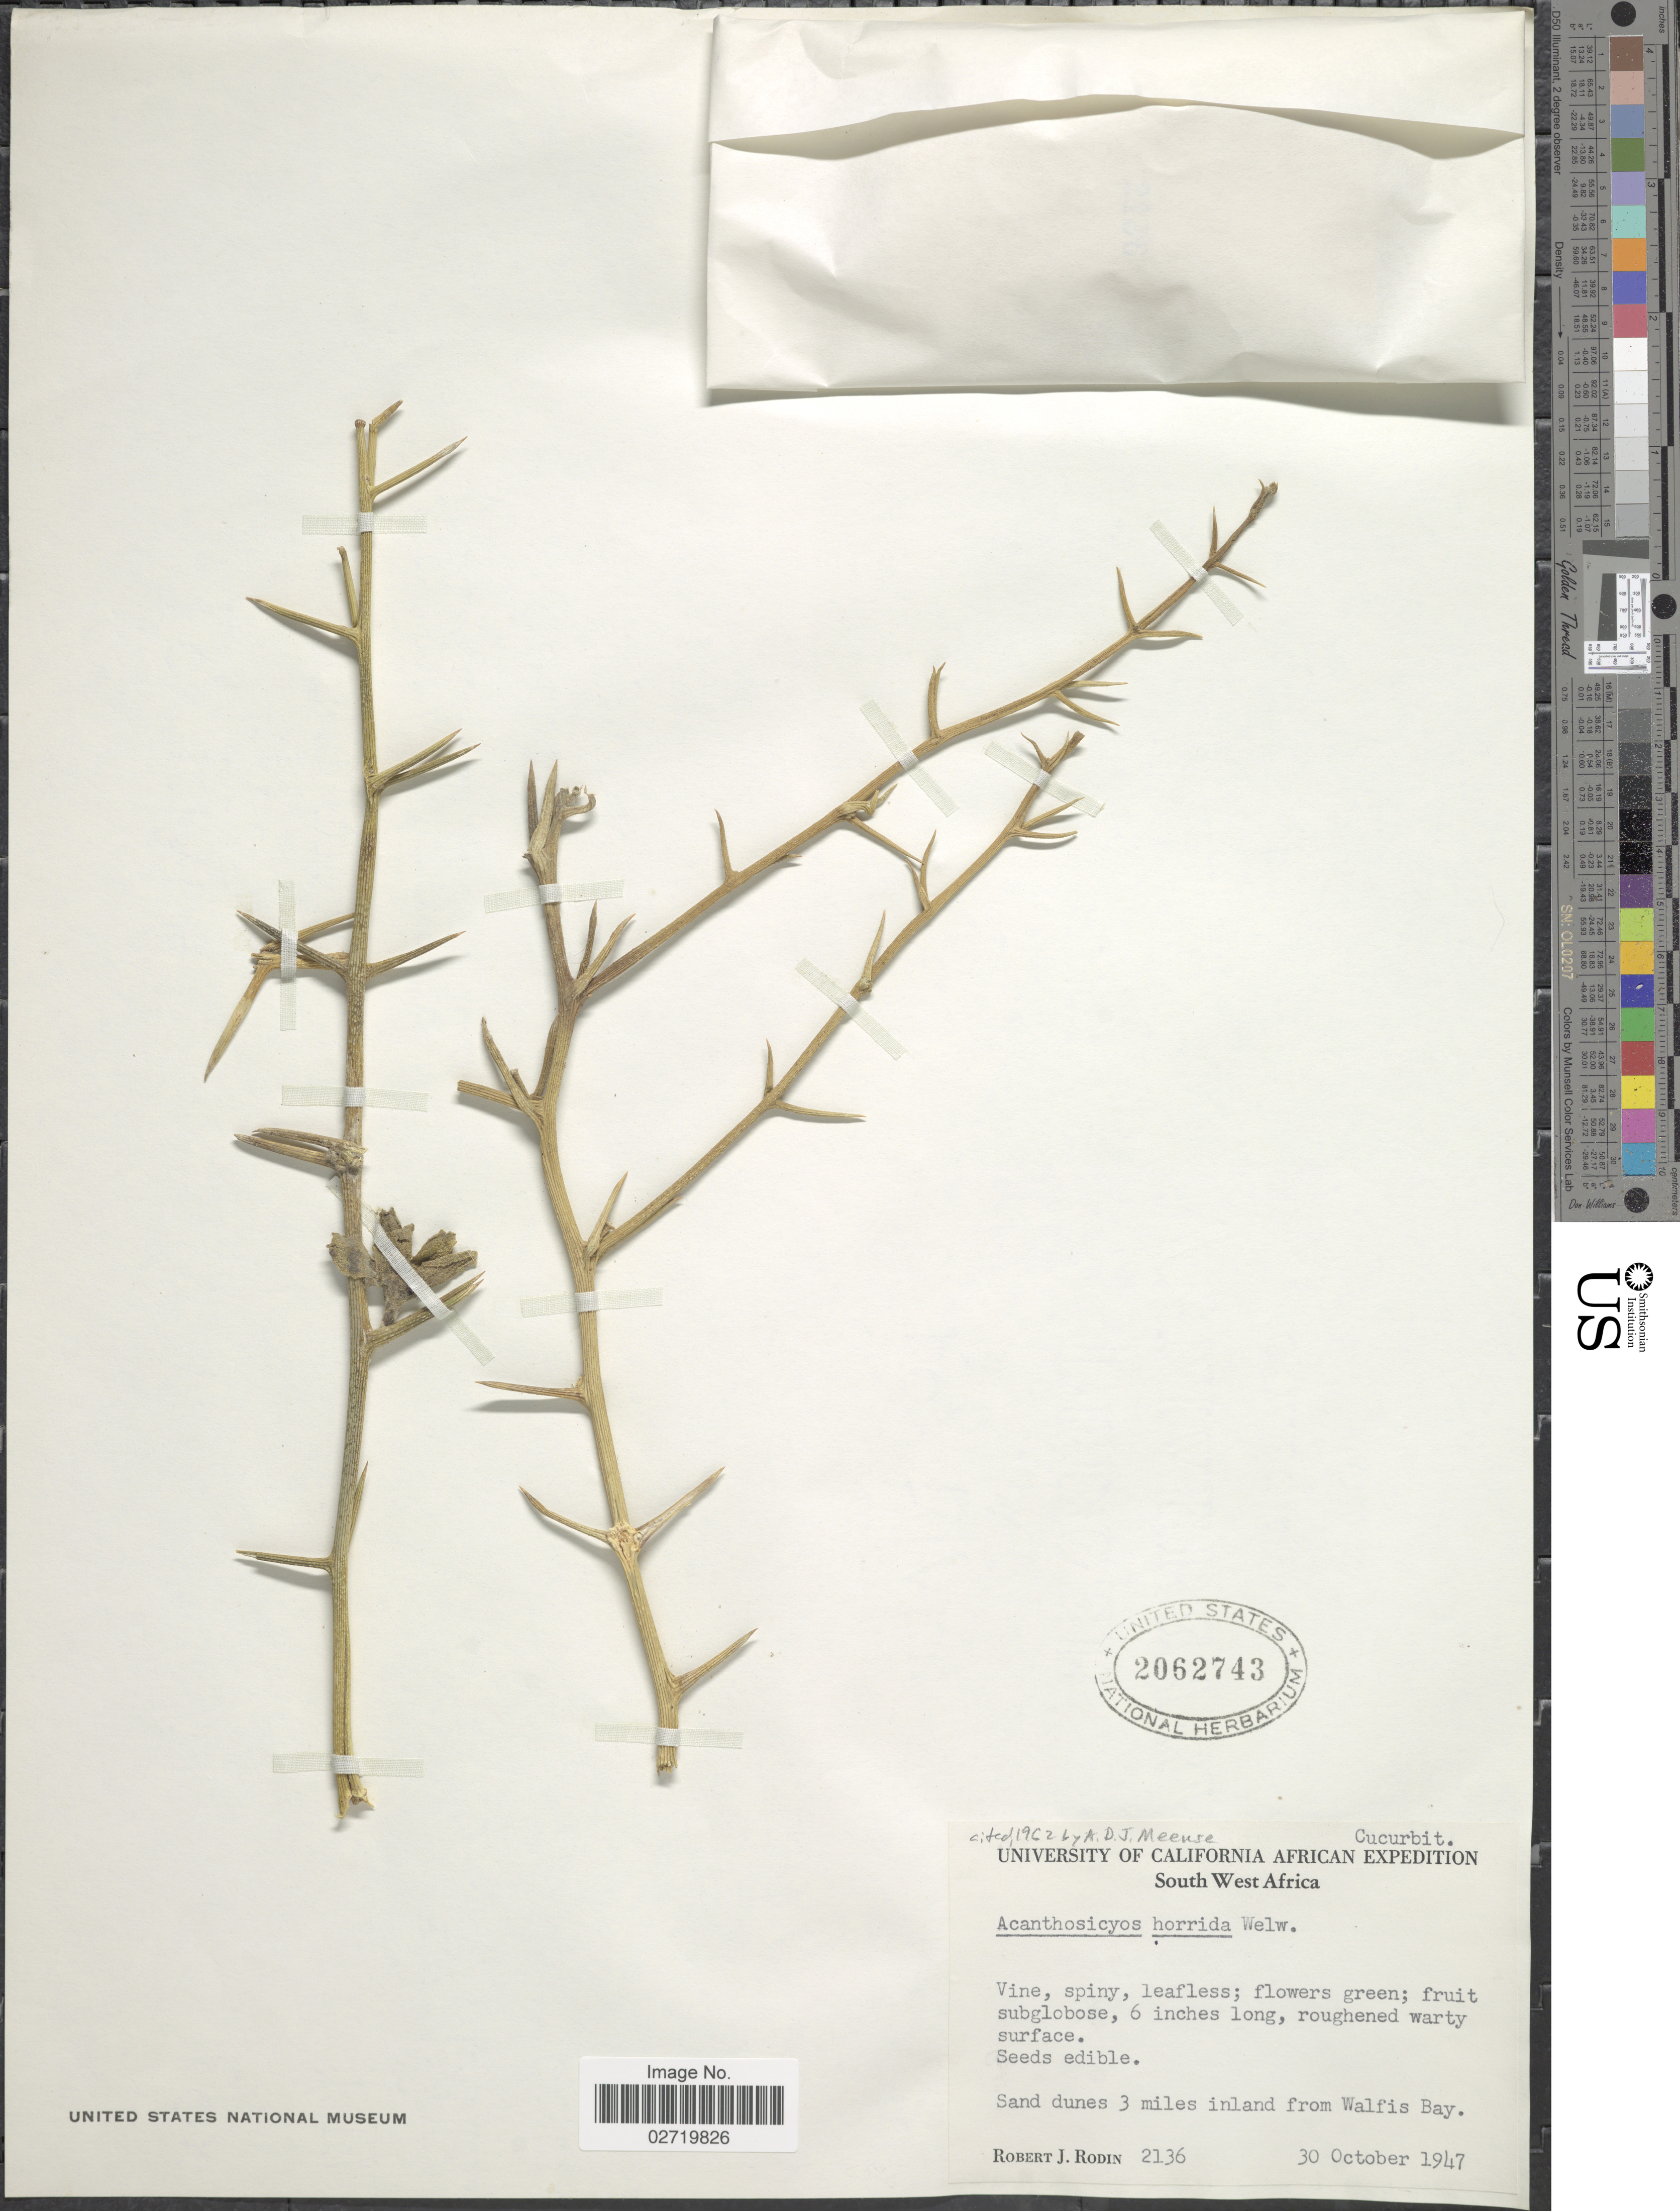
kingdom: Plantae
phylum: Tracheophyta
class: Magnoliopsida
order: Cucurbitales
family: Cucurbitaceae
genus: Acanthosicyos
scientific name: Acanthosicyos horridus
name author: Welw. ex Hook. f.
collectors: R. J. Rodin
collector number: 2136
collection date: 1947-10-30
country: Namibia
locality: South West Africa. Sand dunes 3 miles inland from Walfis Bay.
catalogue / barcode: US 2062743